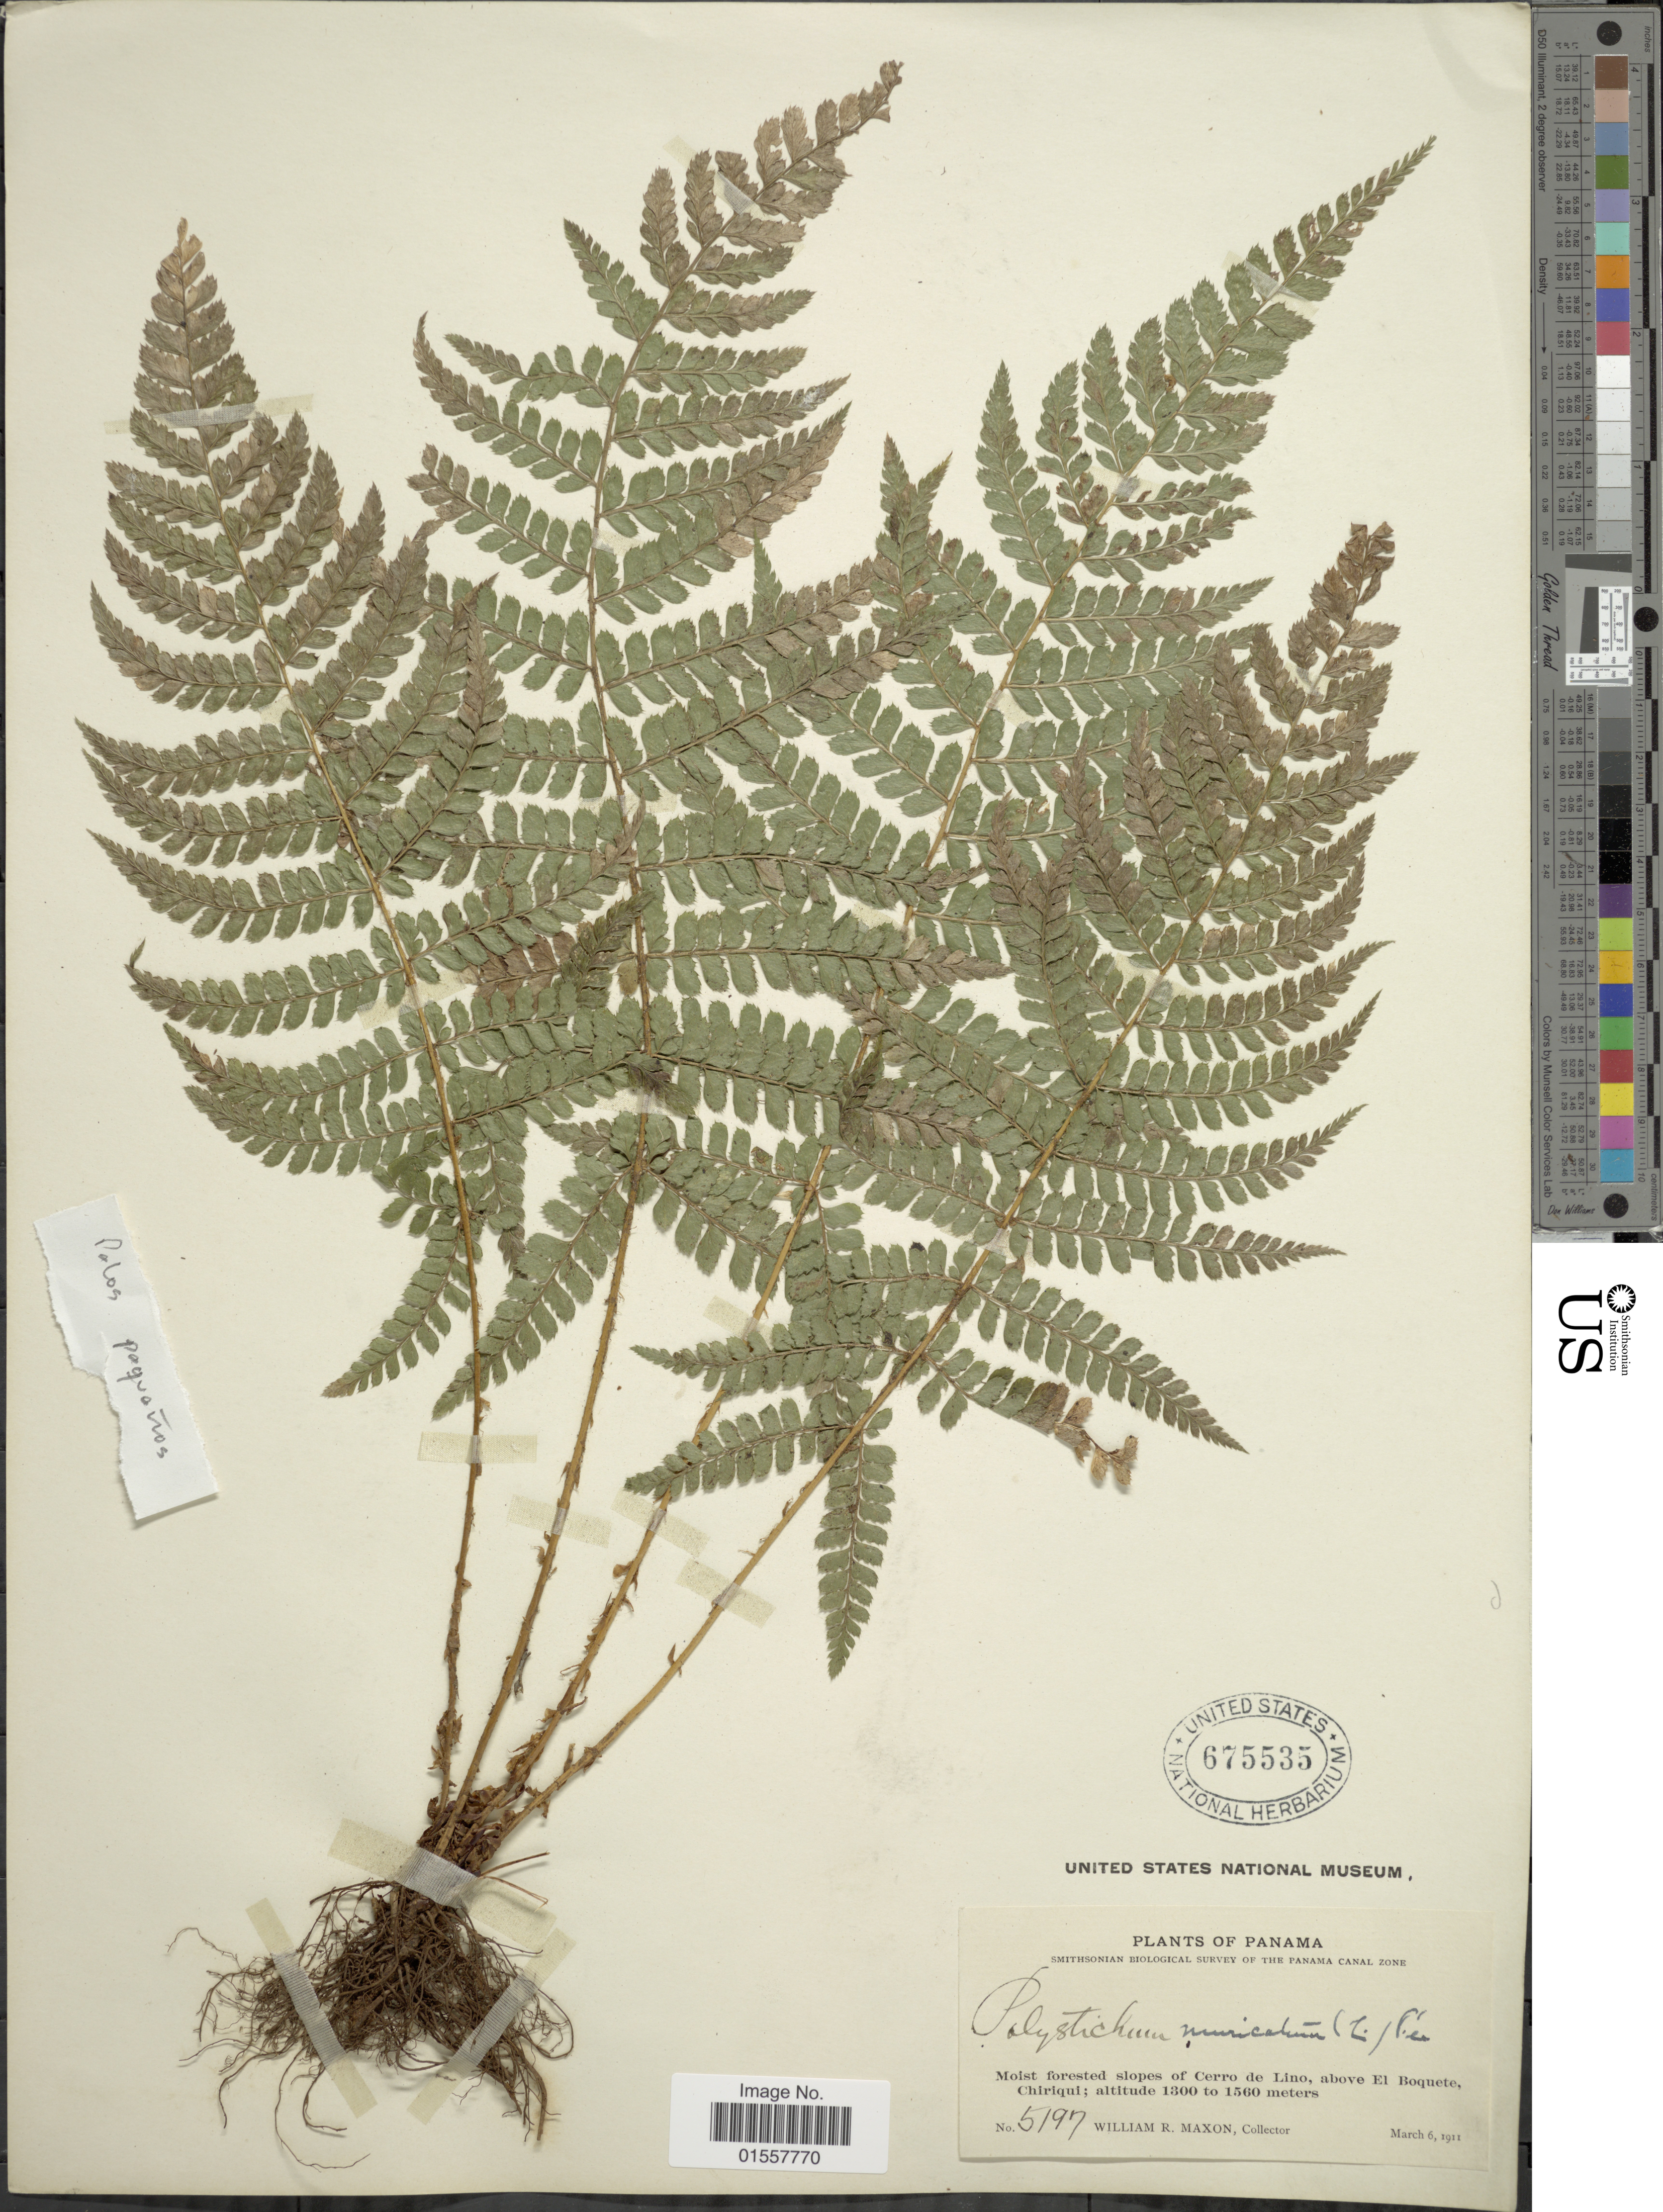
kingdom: Plantae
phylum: Tracheophyta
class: Polypodiopsida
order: Polypodiales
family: Dryopteridaceae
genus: Polystichum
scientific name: Polystichum muricatum var. muricatum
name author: (L.) Fée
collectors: W. R. Maxon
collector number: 5197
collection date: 1911-03-06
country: Panama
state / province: Chiriqui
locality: Moist forested slopes of Cerro de Lino, above El Boquete, Chiriqui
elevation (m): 1300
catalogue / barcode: US 675535